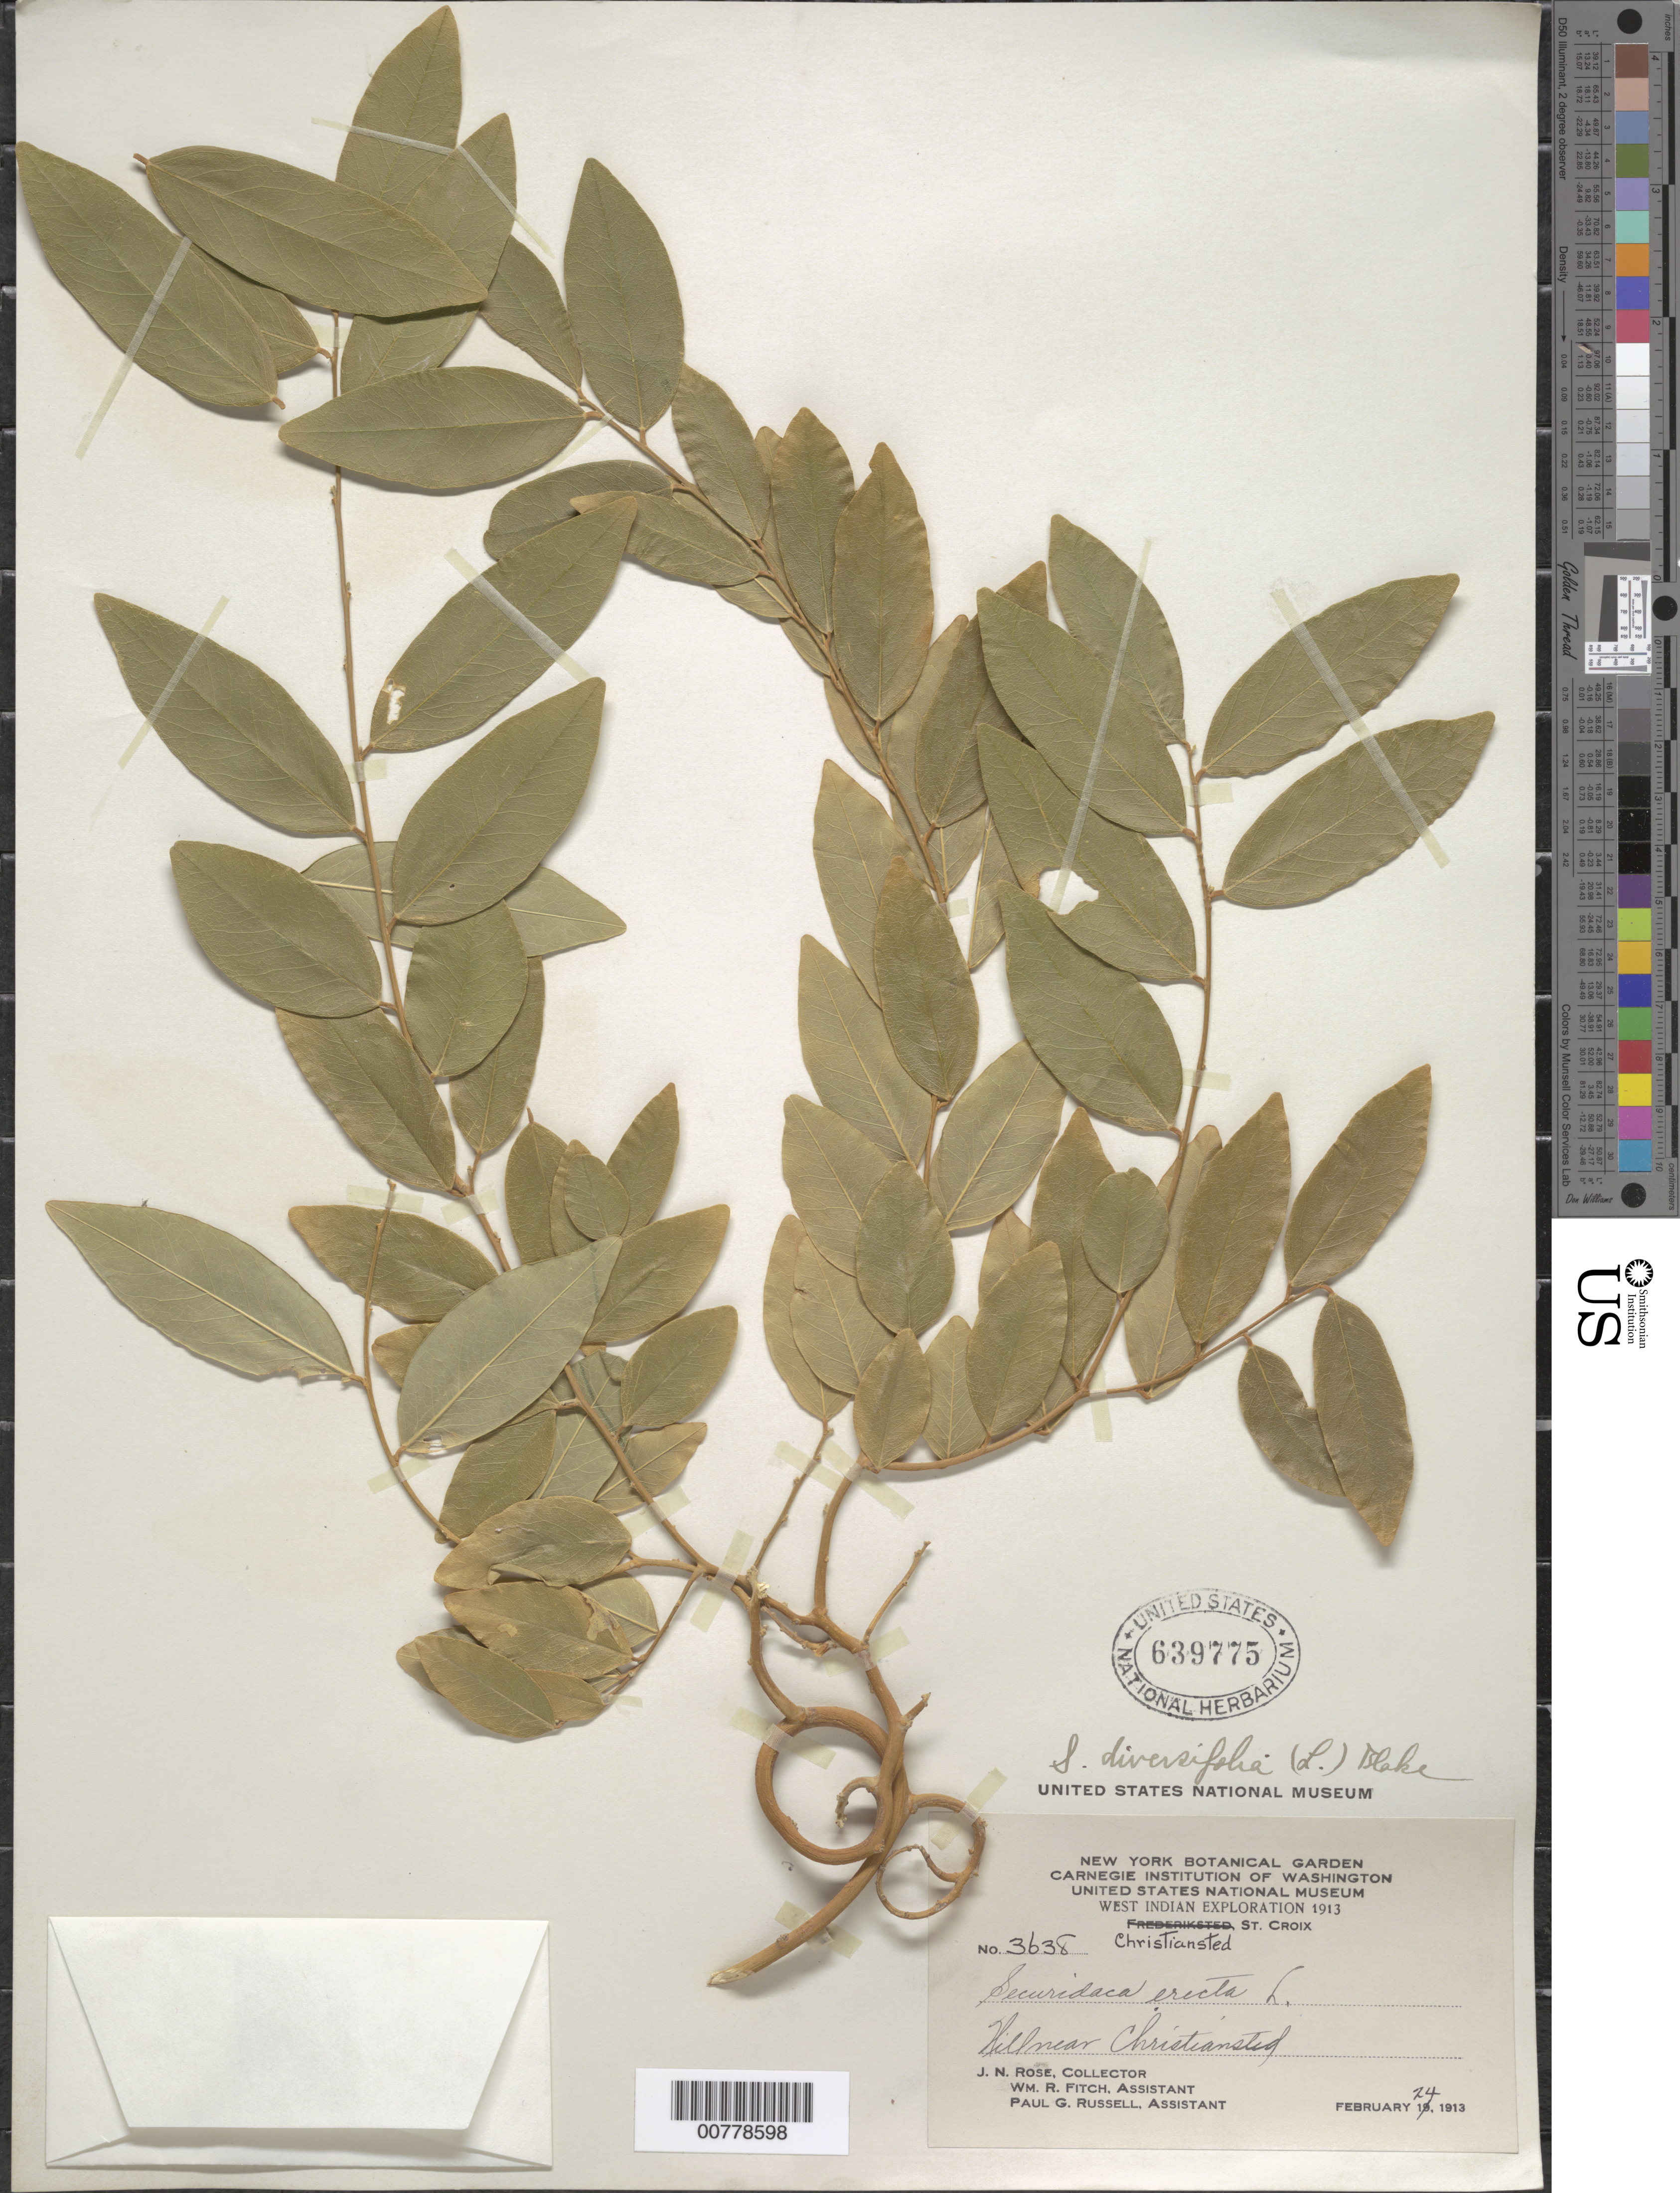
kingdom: Plantae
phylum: Tracheophyta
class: Magnoliopsida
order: Fabales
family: Polygalaceae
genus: Securidaca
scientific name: Securidaca diversifolia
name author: (L.) S.F. Blake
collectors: J. N. Rose, W. R. Fitch & P. G. Russell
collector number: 3638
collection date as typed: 24 Feb 1913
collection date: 1913-02-24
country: U.S. Virgin Islands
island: St. Croix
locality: Near Christiansted.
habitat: Hill.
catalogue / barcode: US 639775